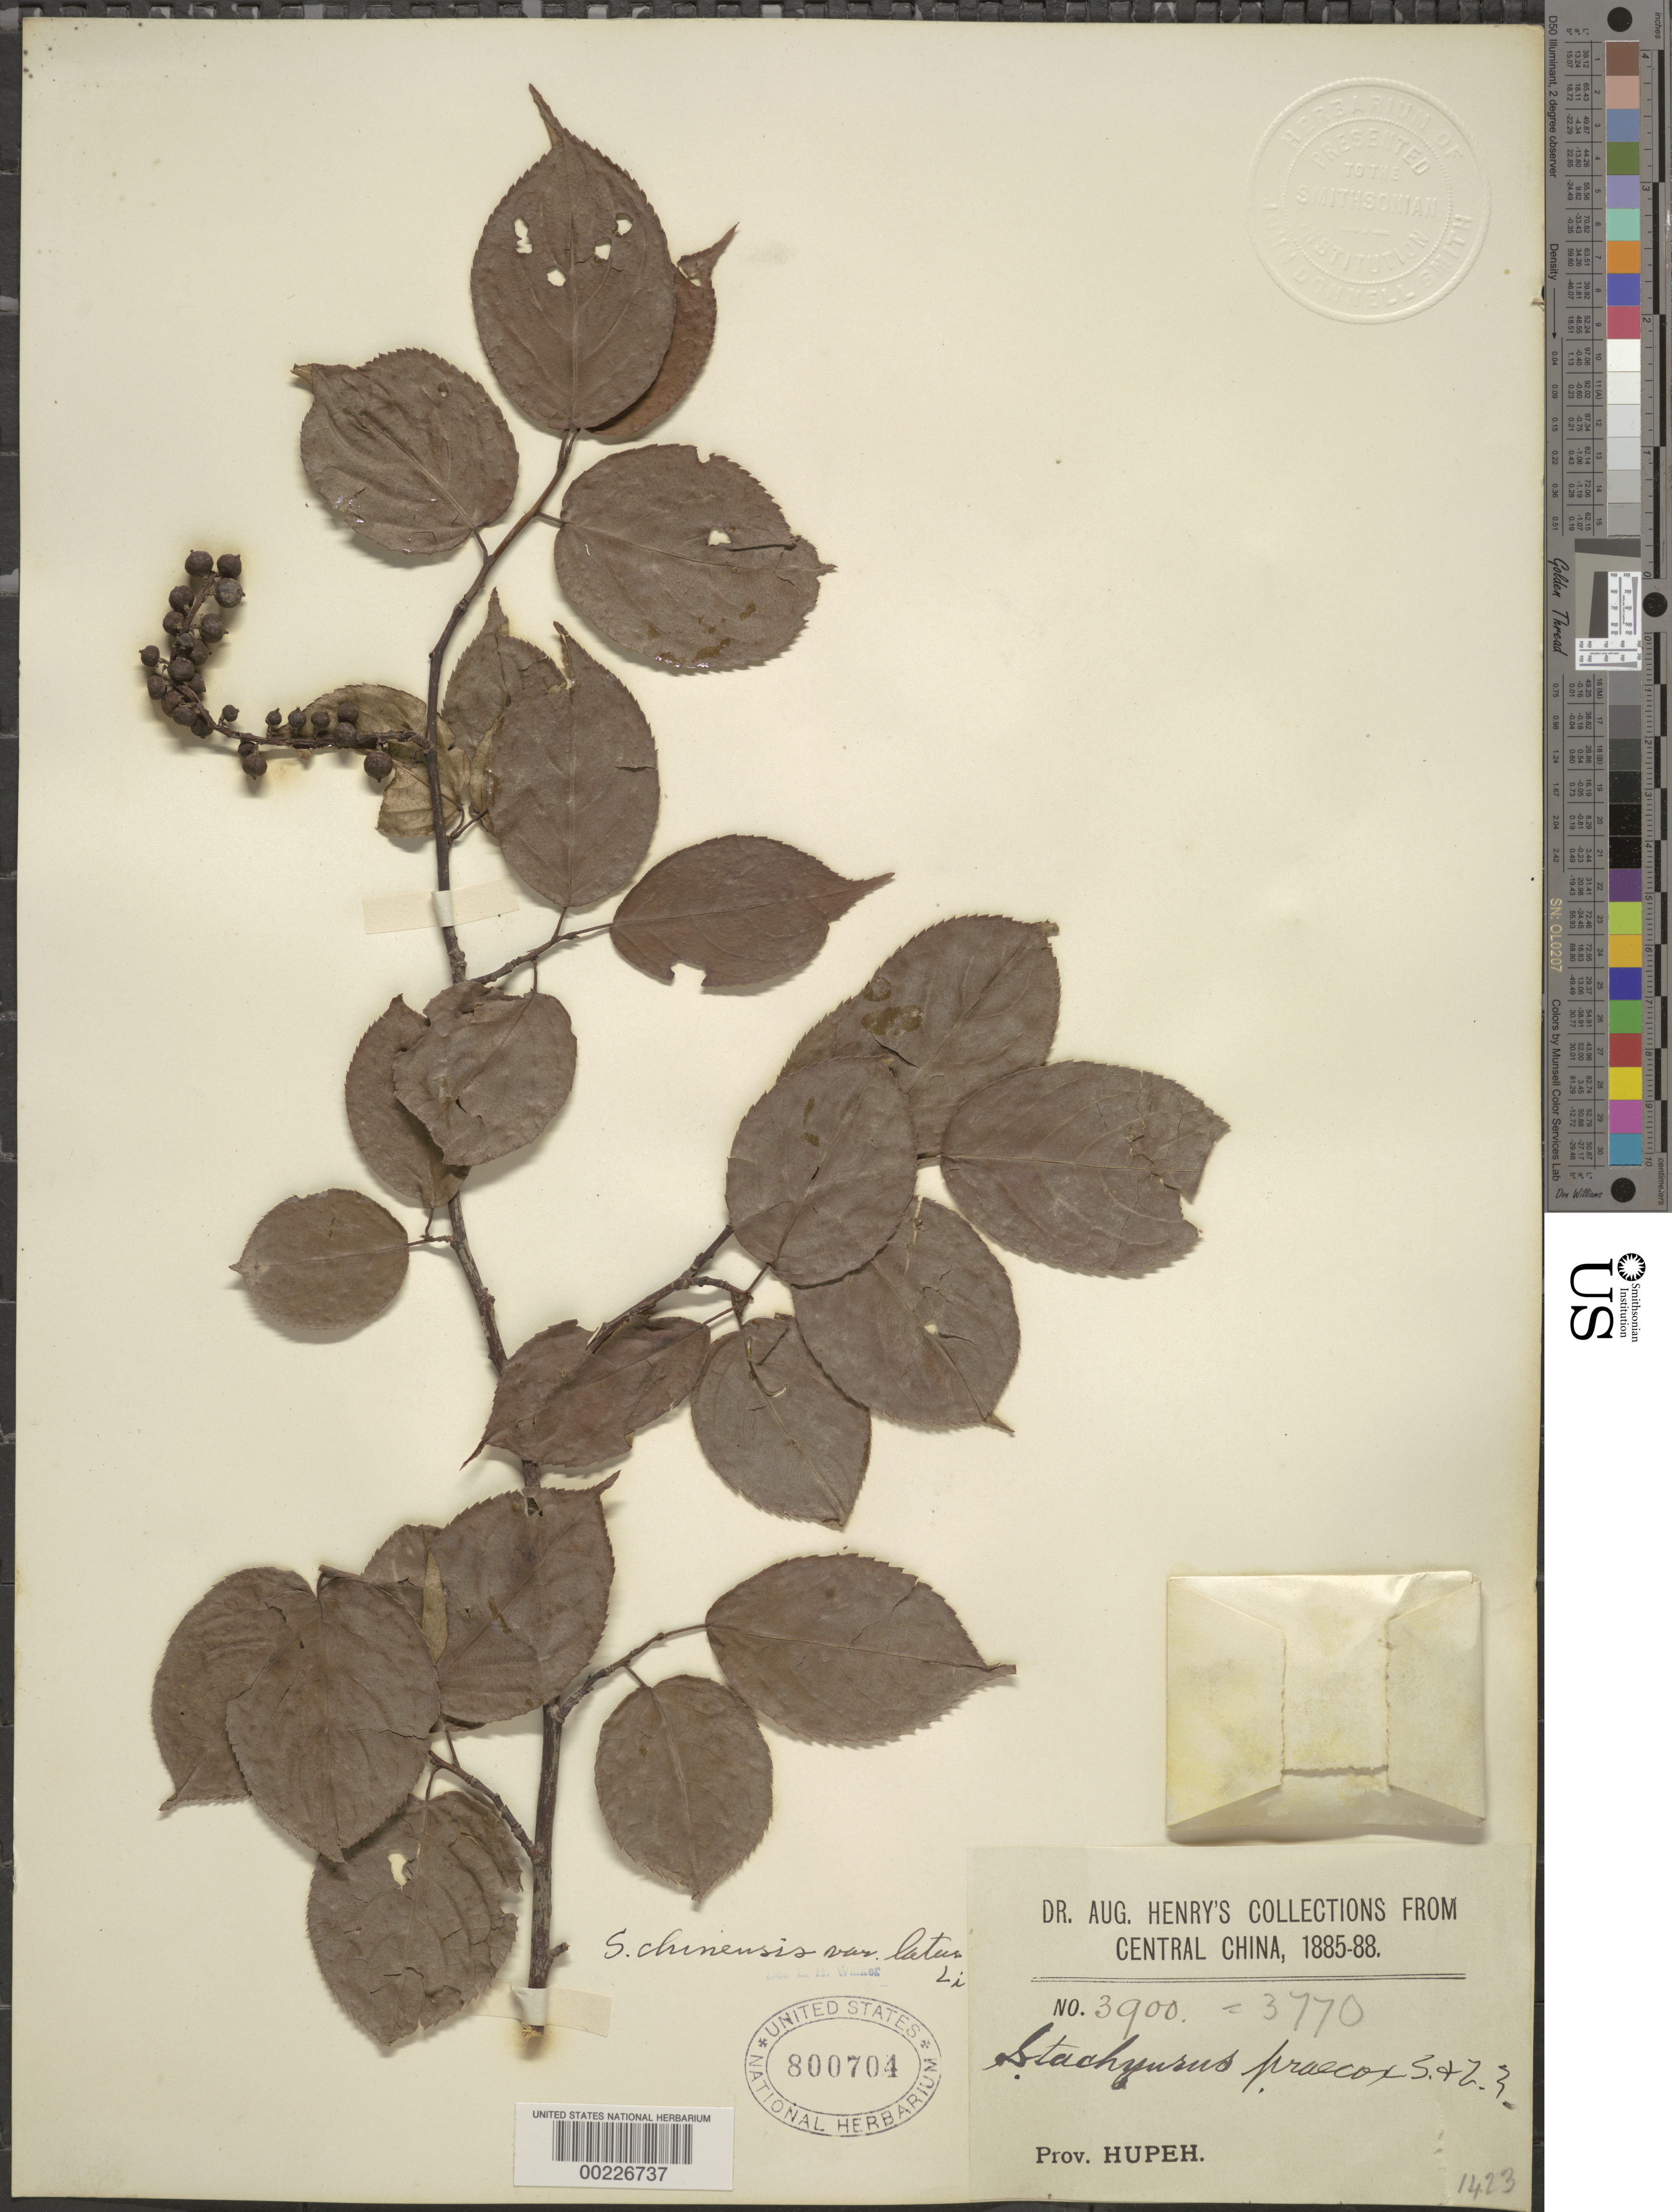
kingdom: Plantae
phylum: Tracheophyta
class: Magnoliopsida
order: Crossosomatales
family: Stachyuraceae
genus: Stachyurus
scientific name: Stachyurus chinensis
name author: Franch.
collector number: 3900 = 3770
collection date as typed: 1885 to -- -- 1888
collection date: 1885/1888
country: China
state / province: Hubei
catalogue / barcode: US 800704